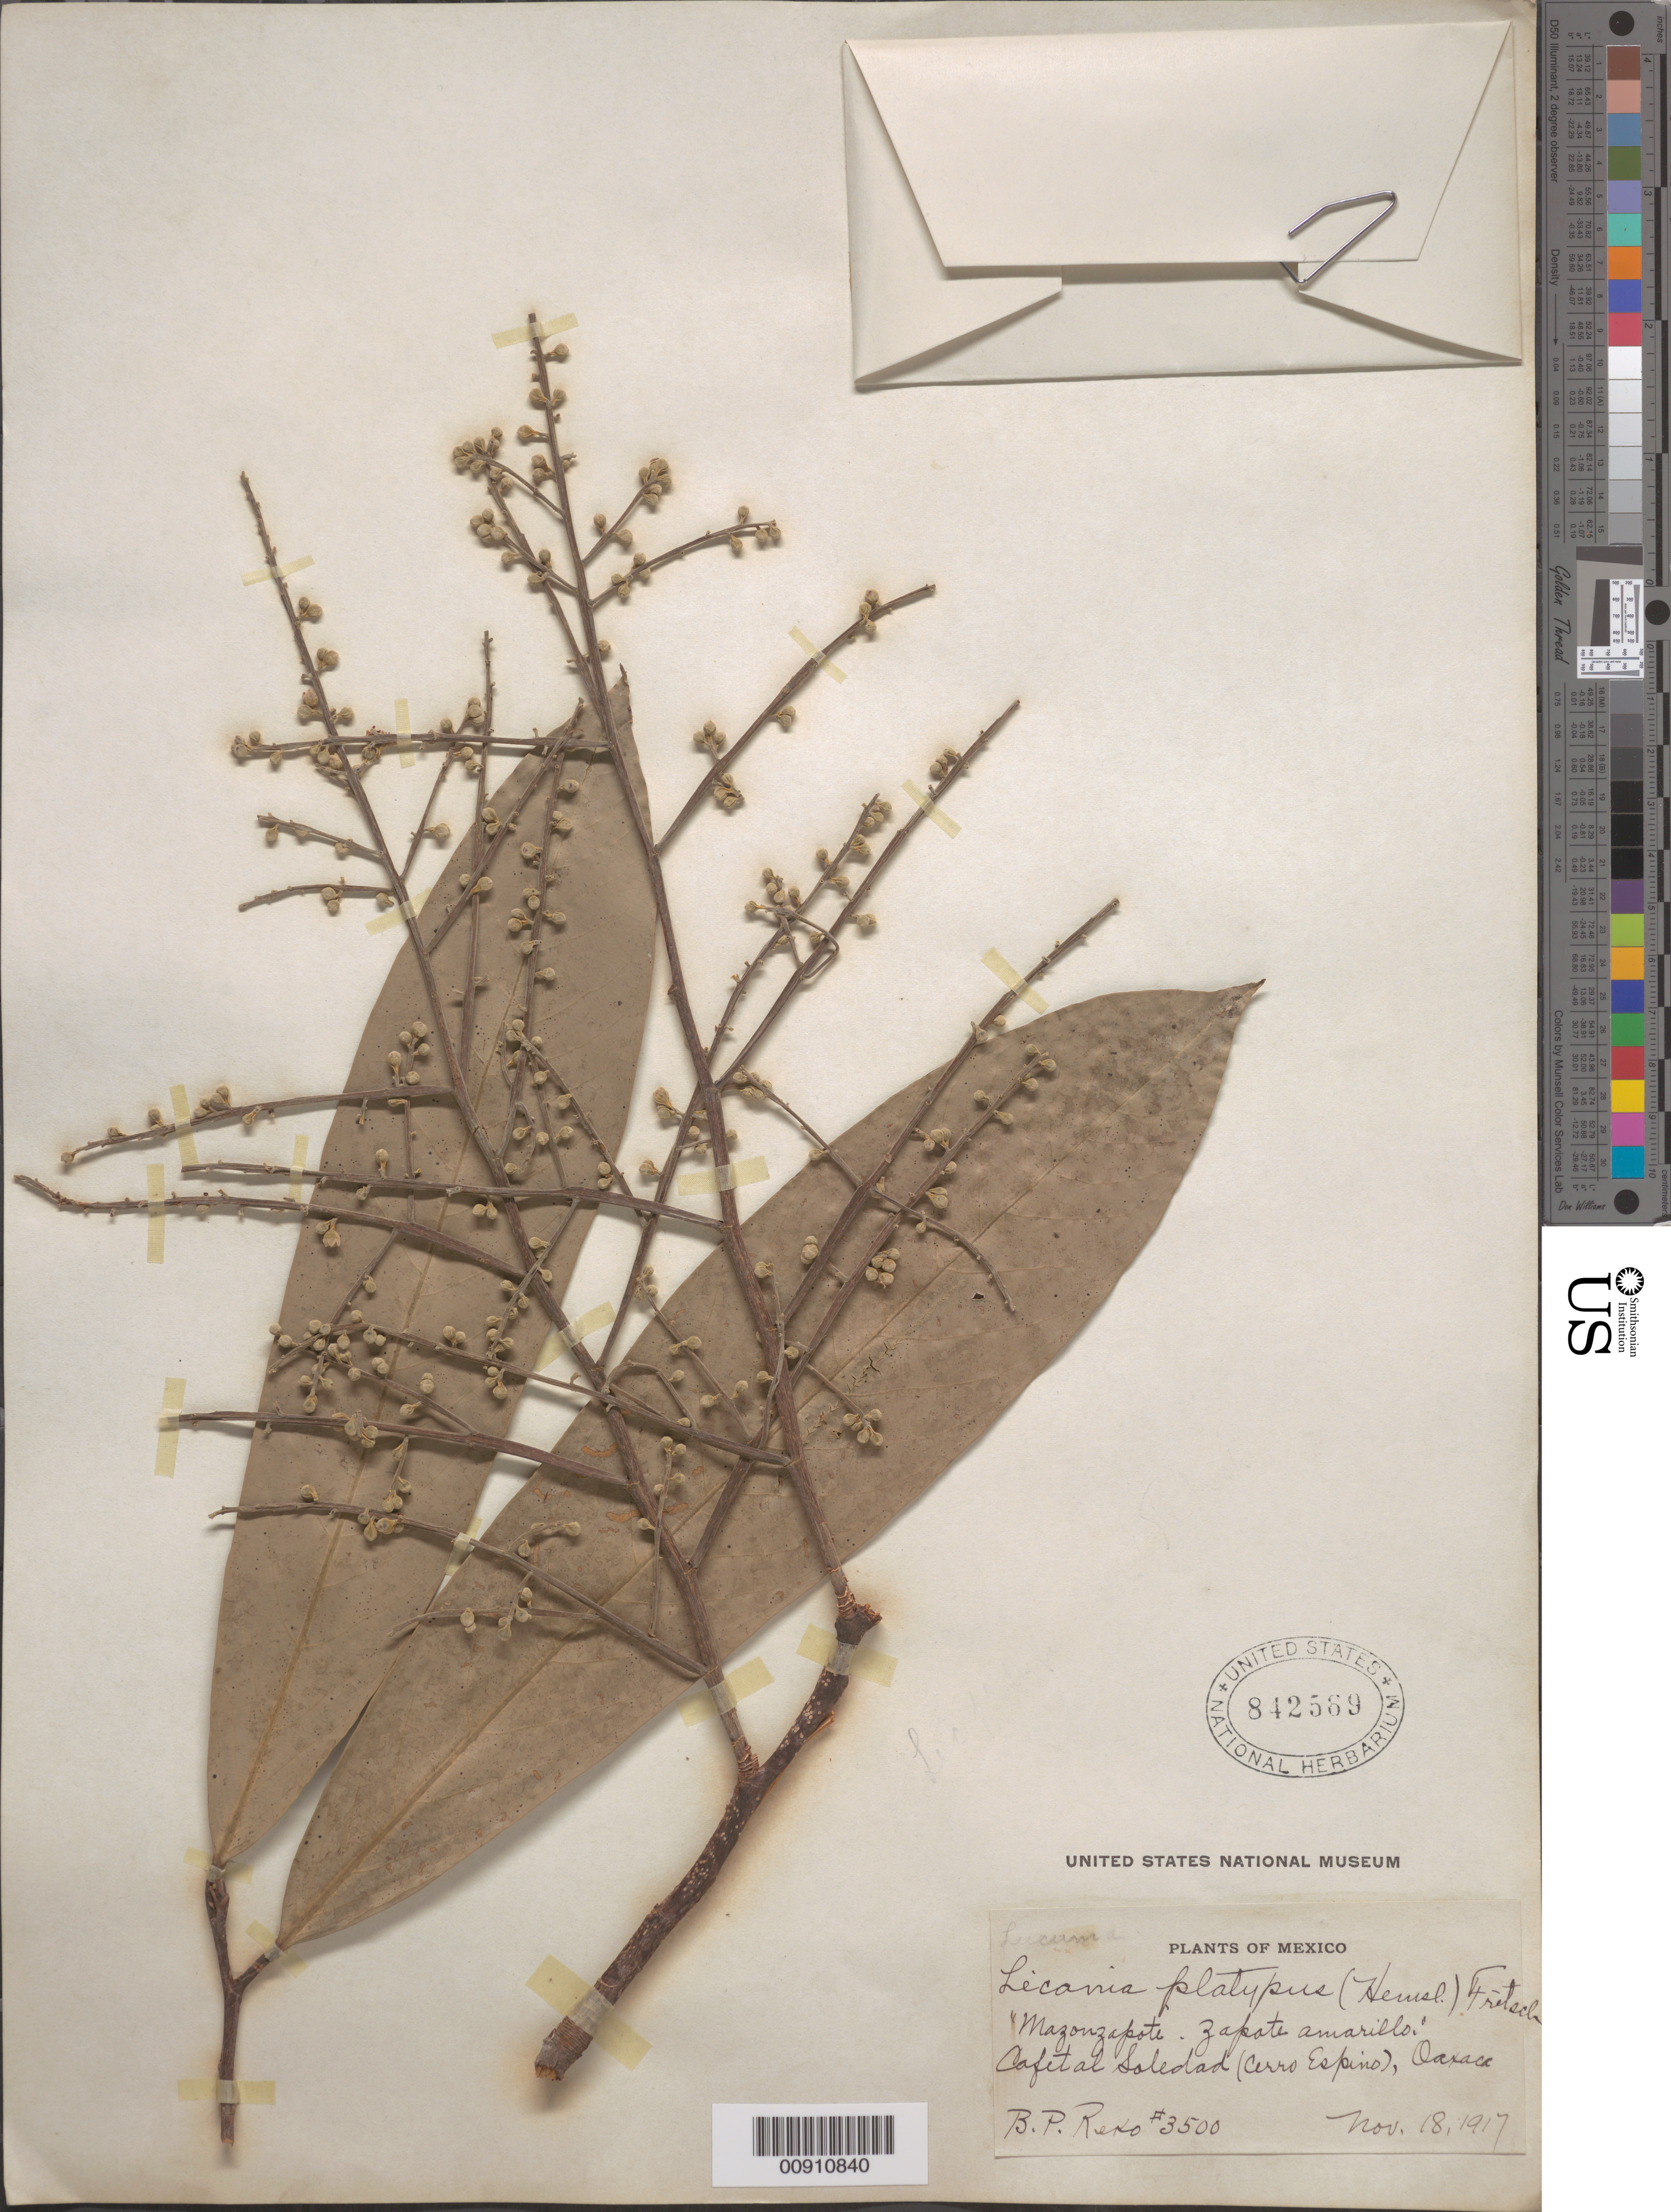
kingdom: Plantae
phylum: Tracheophyta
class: Magnoliopsida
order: Malpighiales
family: Chrysobalanaceae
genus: Moquilea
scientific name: Moquilea platypus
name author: Hemsl.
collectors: B. P. Reko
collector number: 3500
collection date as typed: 18 Nov 1917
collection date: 1917-11-18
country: Mexico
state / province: Oaxaca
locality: Cafetal Soledad (Cerro Espino), Oaxaca.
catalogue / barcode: US 842569